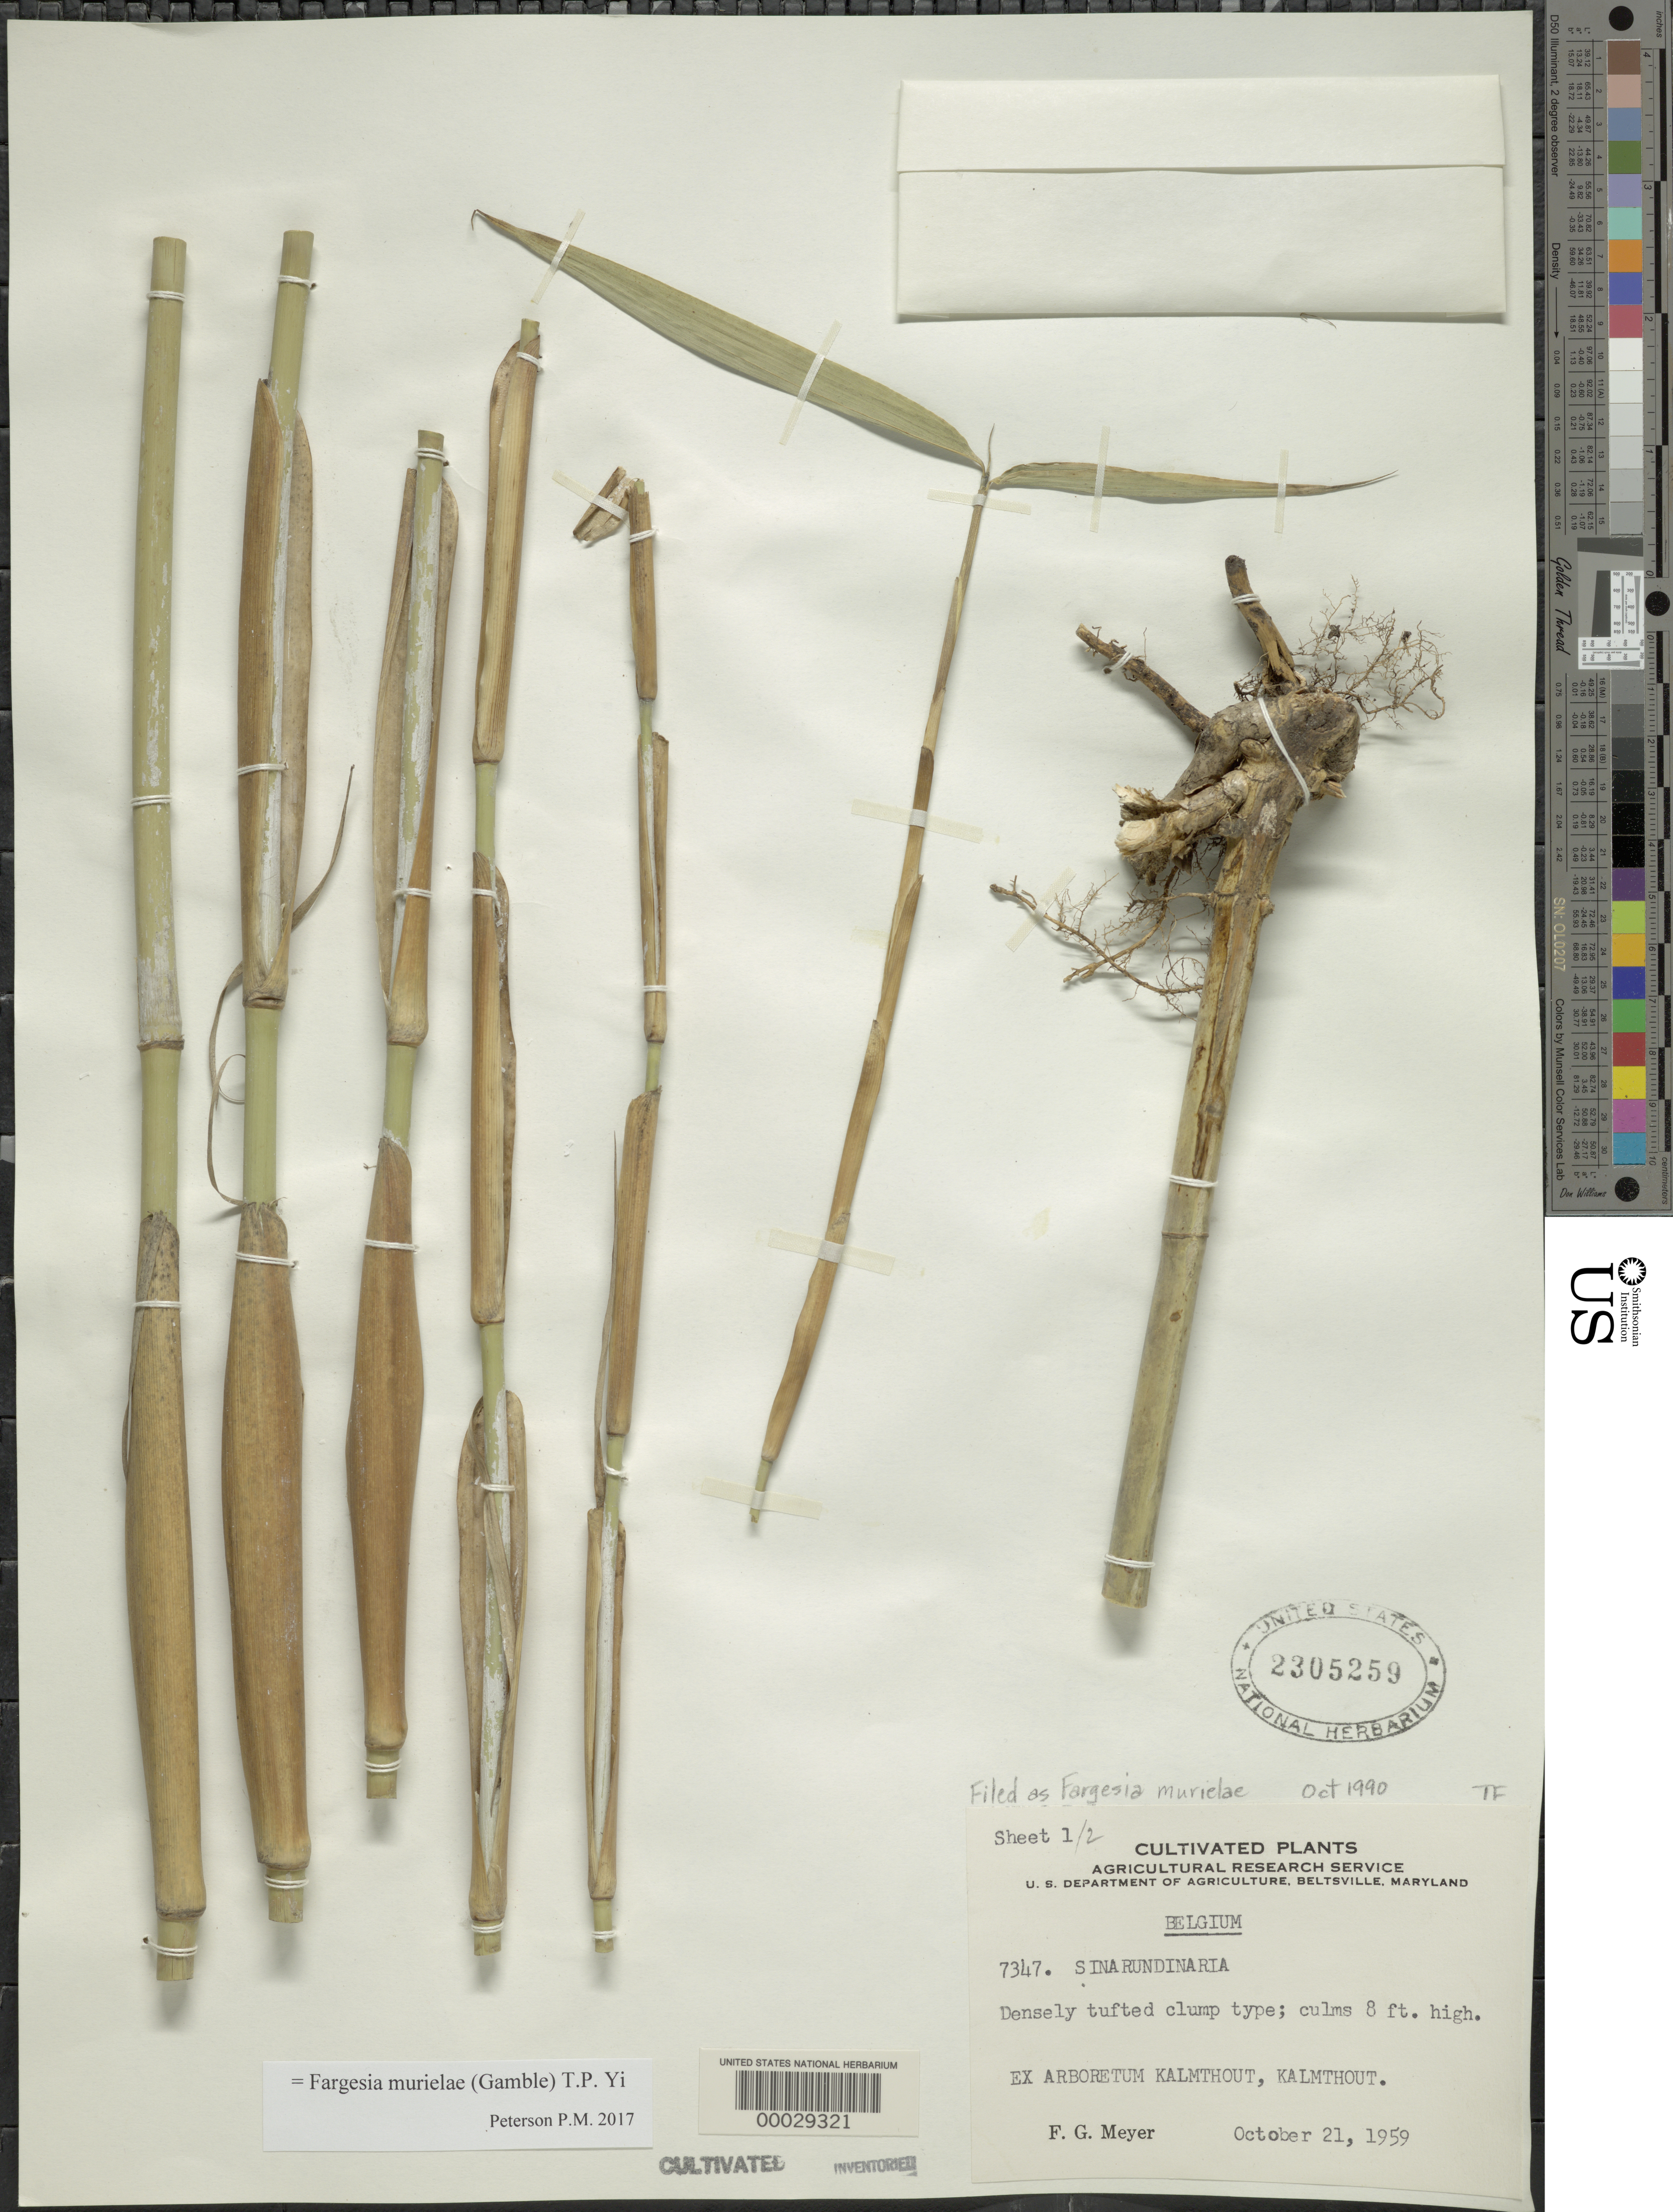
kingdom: Plantae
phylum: Tracheophyta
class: Liliopsida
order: Poales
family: Poaceae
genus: Fargesia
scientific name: Fargesia murielae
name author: (Gamble) T.P. Yi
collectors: F. G. Meyer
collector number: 7347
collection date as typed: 21 Oct 1959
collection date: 1959-10-21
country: Belgium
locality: Arboretum Kalmthout, Kalmthout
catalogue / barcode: US 2305259